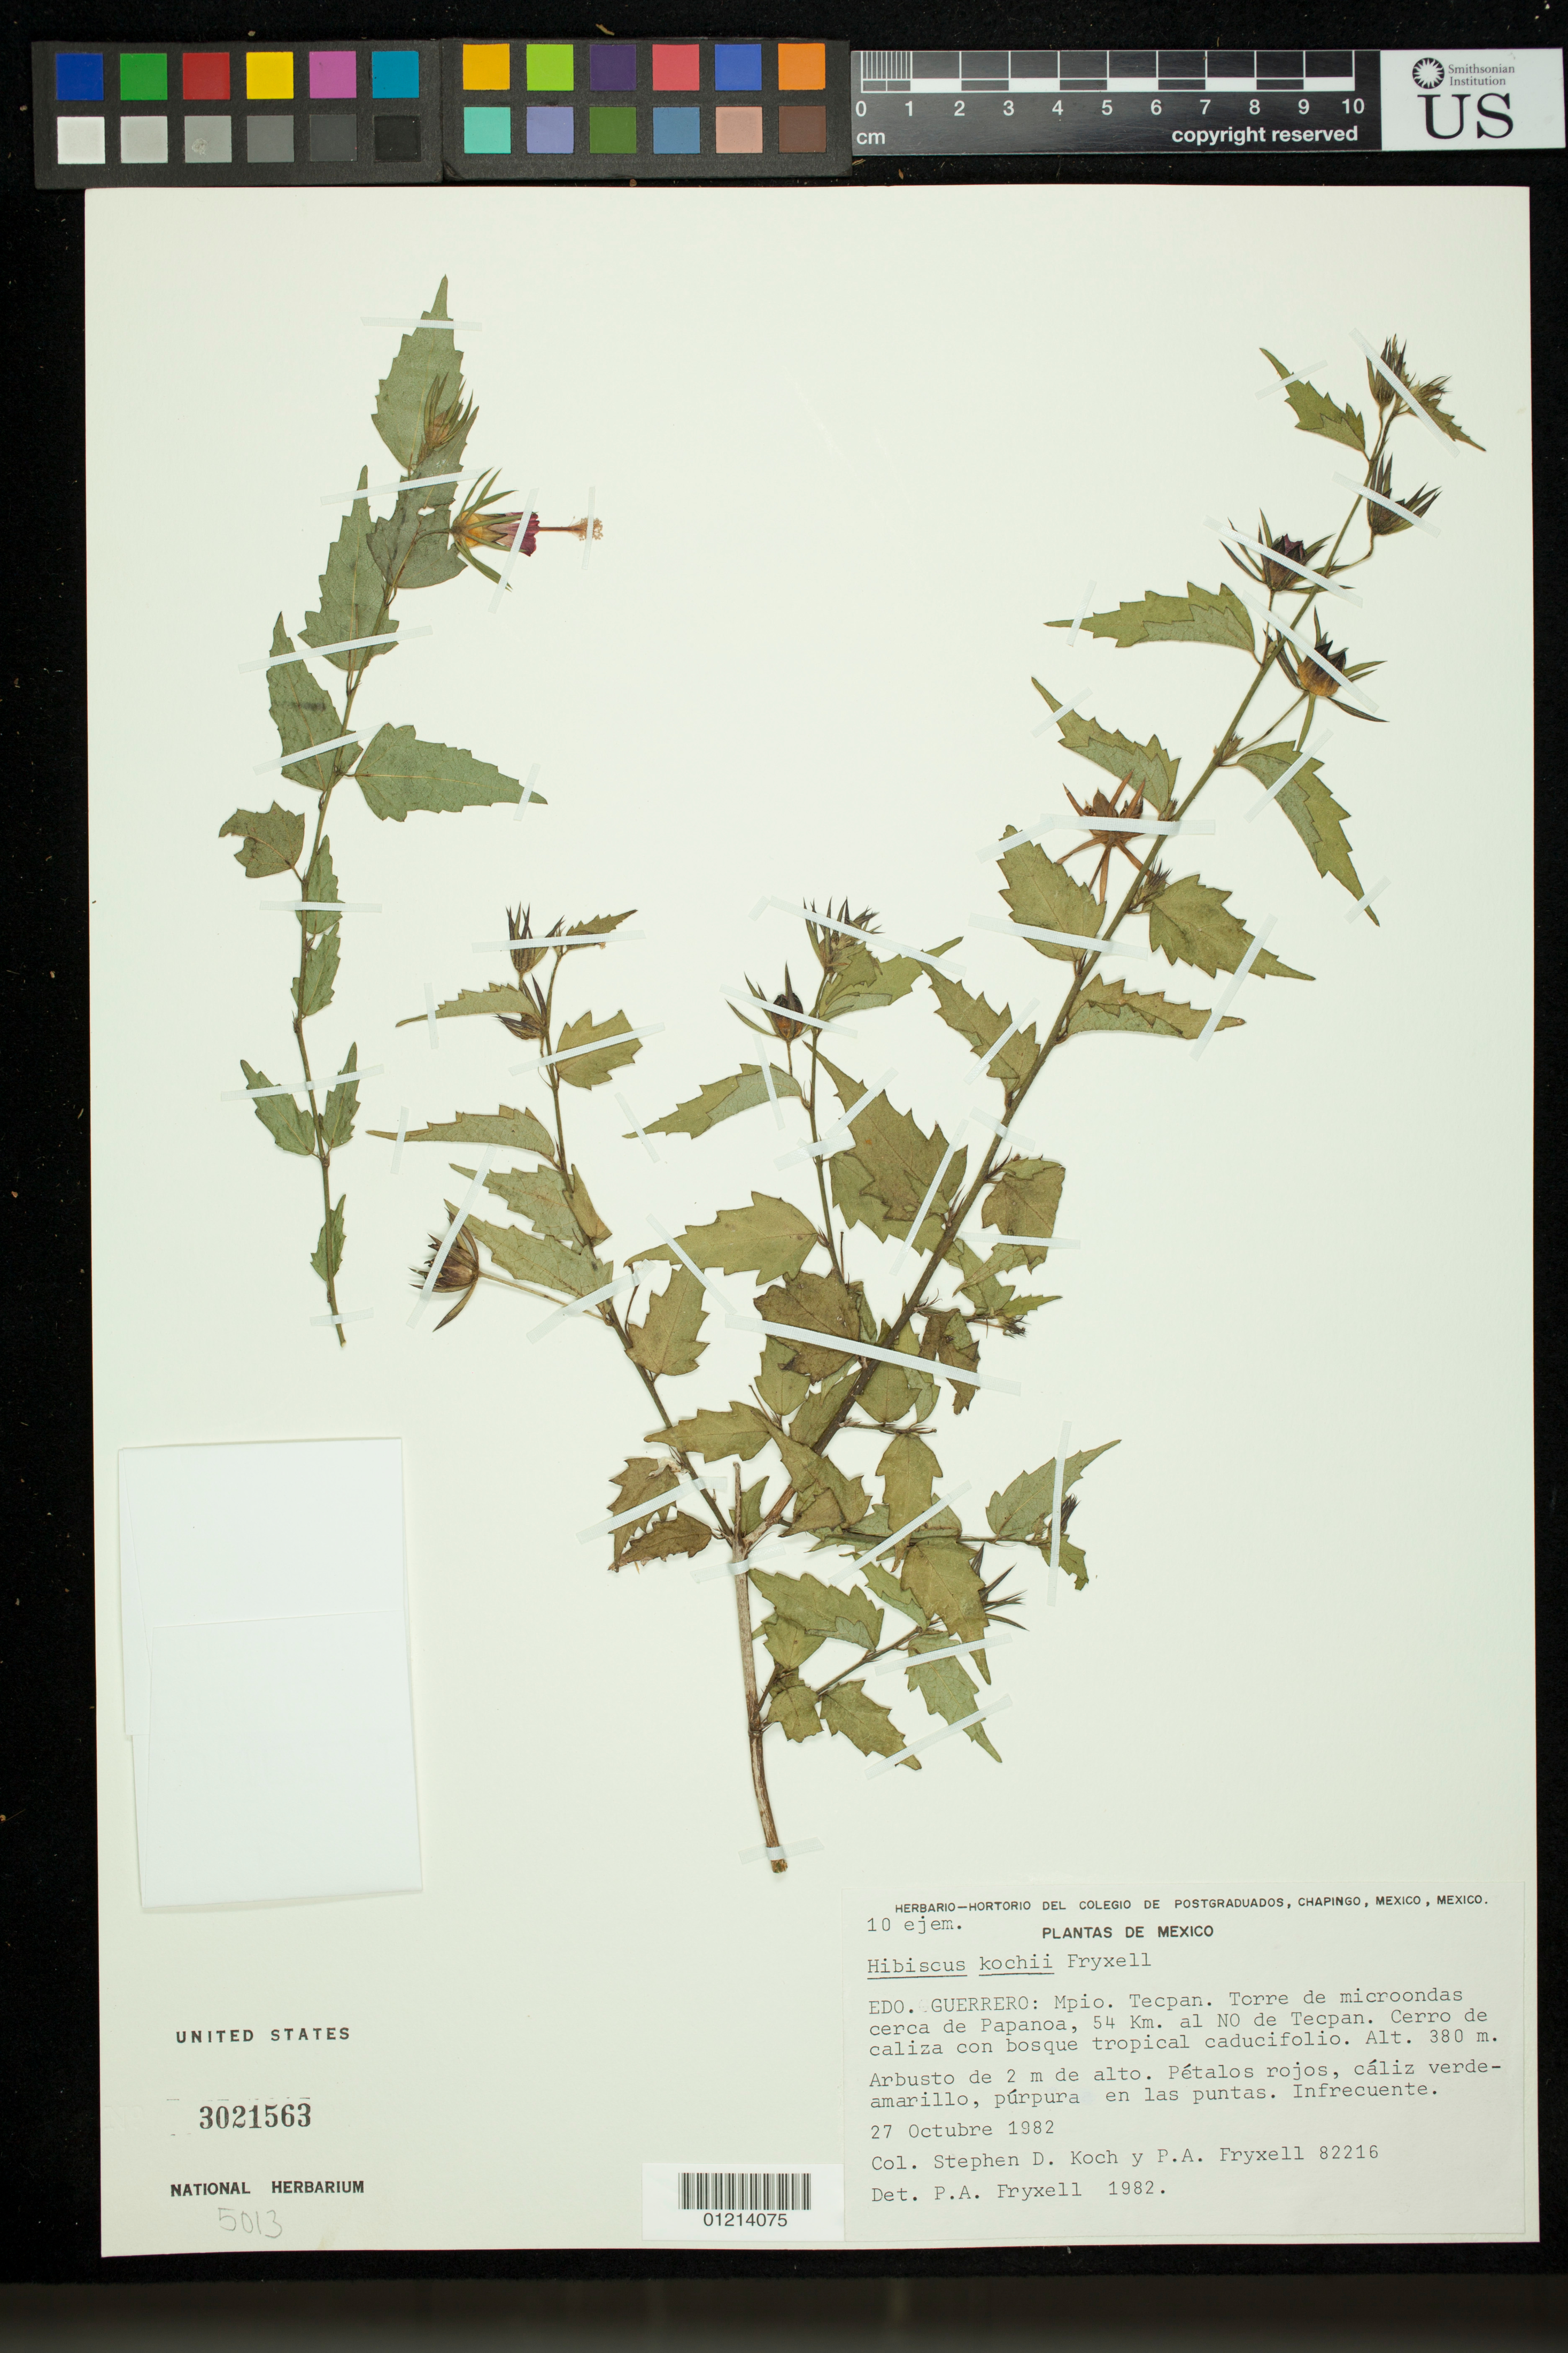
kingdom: Plantae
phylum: Tracheophyta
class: Magnoliopsida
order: Malvales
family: Malvaceae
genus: Hibiscus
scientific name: Hibiscus kochii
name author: Fryxell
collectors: S. D. Koch & P. A. Fryxell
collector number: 82216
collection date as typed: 27 Oct 1982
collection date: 1982-10-27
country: Mexico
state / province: Guerrero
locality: Guerrero: Mpio. Tecpan. Torre de microondas cerca de Papanoa, 54 Km. al NO de Tecpan. Cerro de caliza con bosque tropical caducifolio.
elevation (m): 380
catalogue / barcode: US 3021563